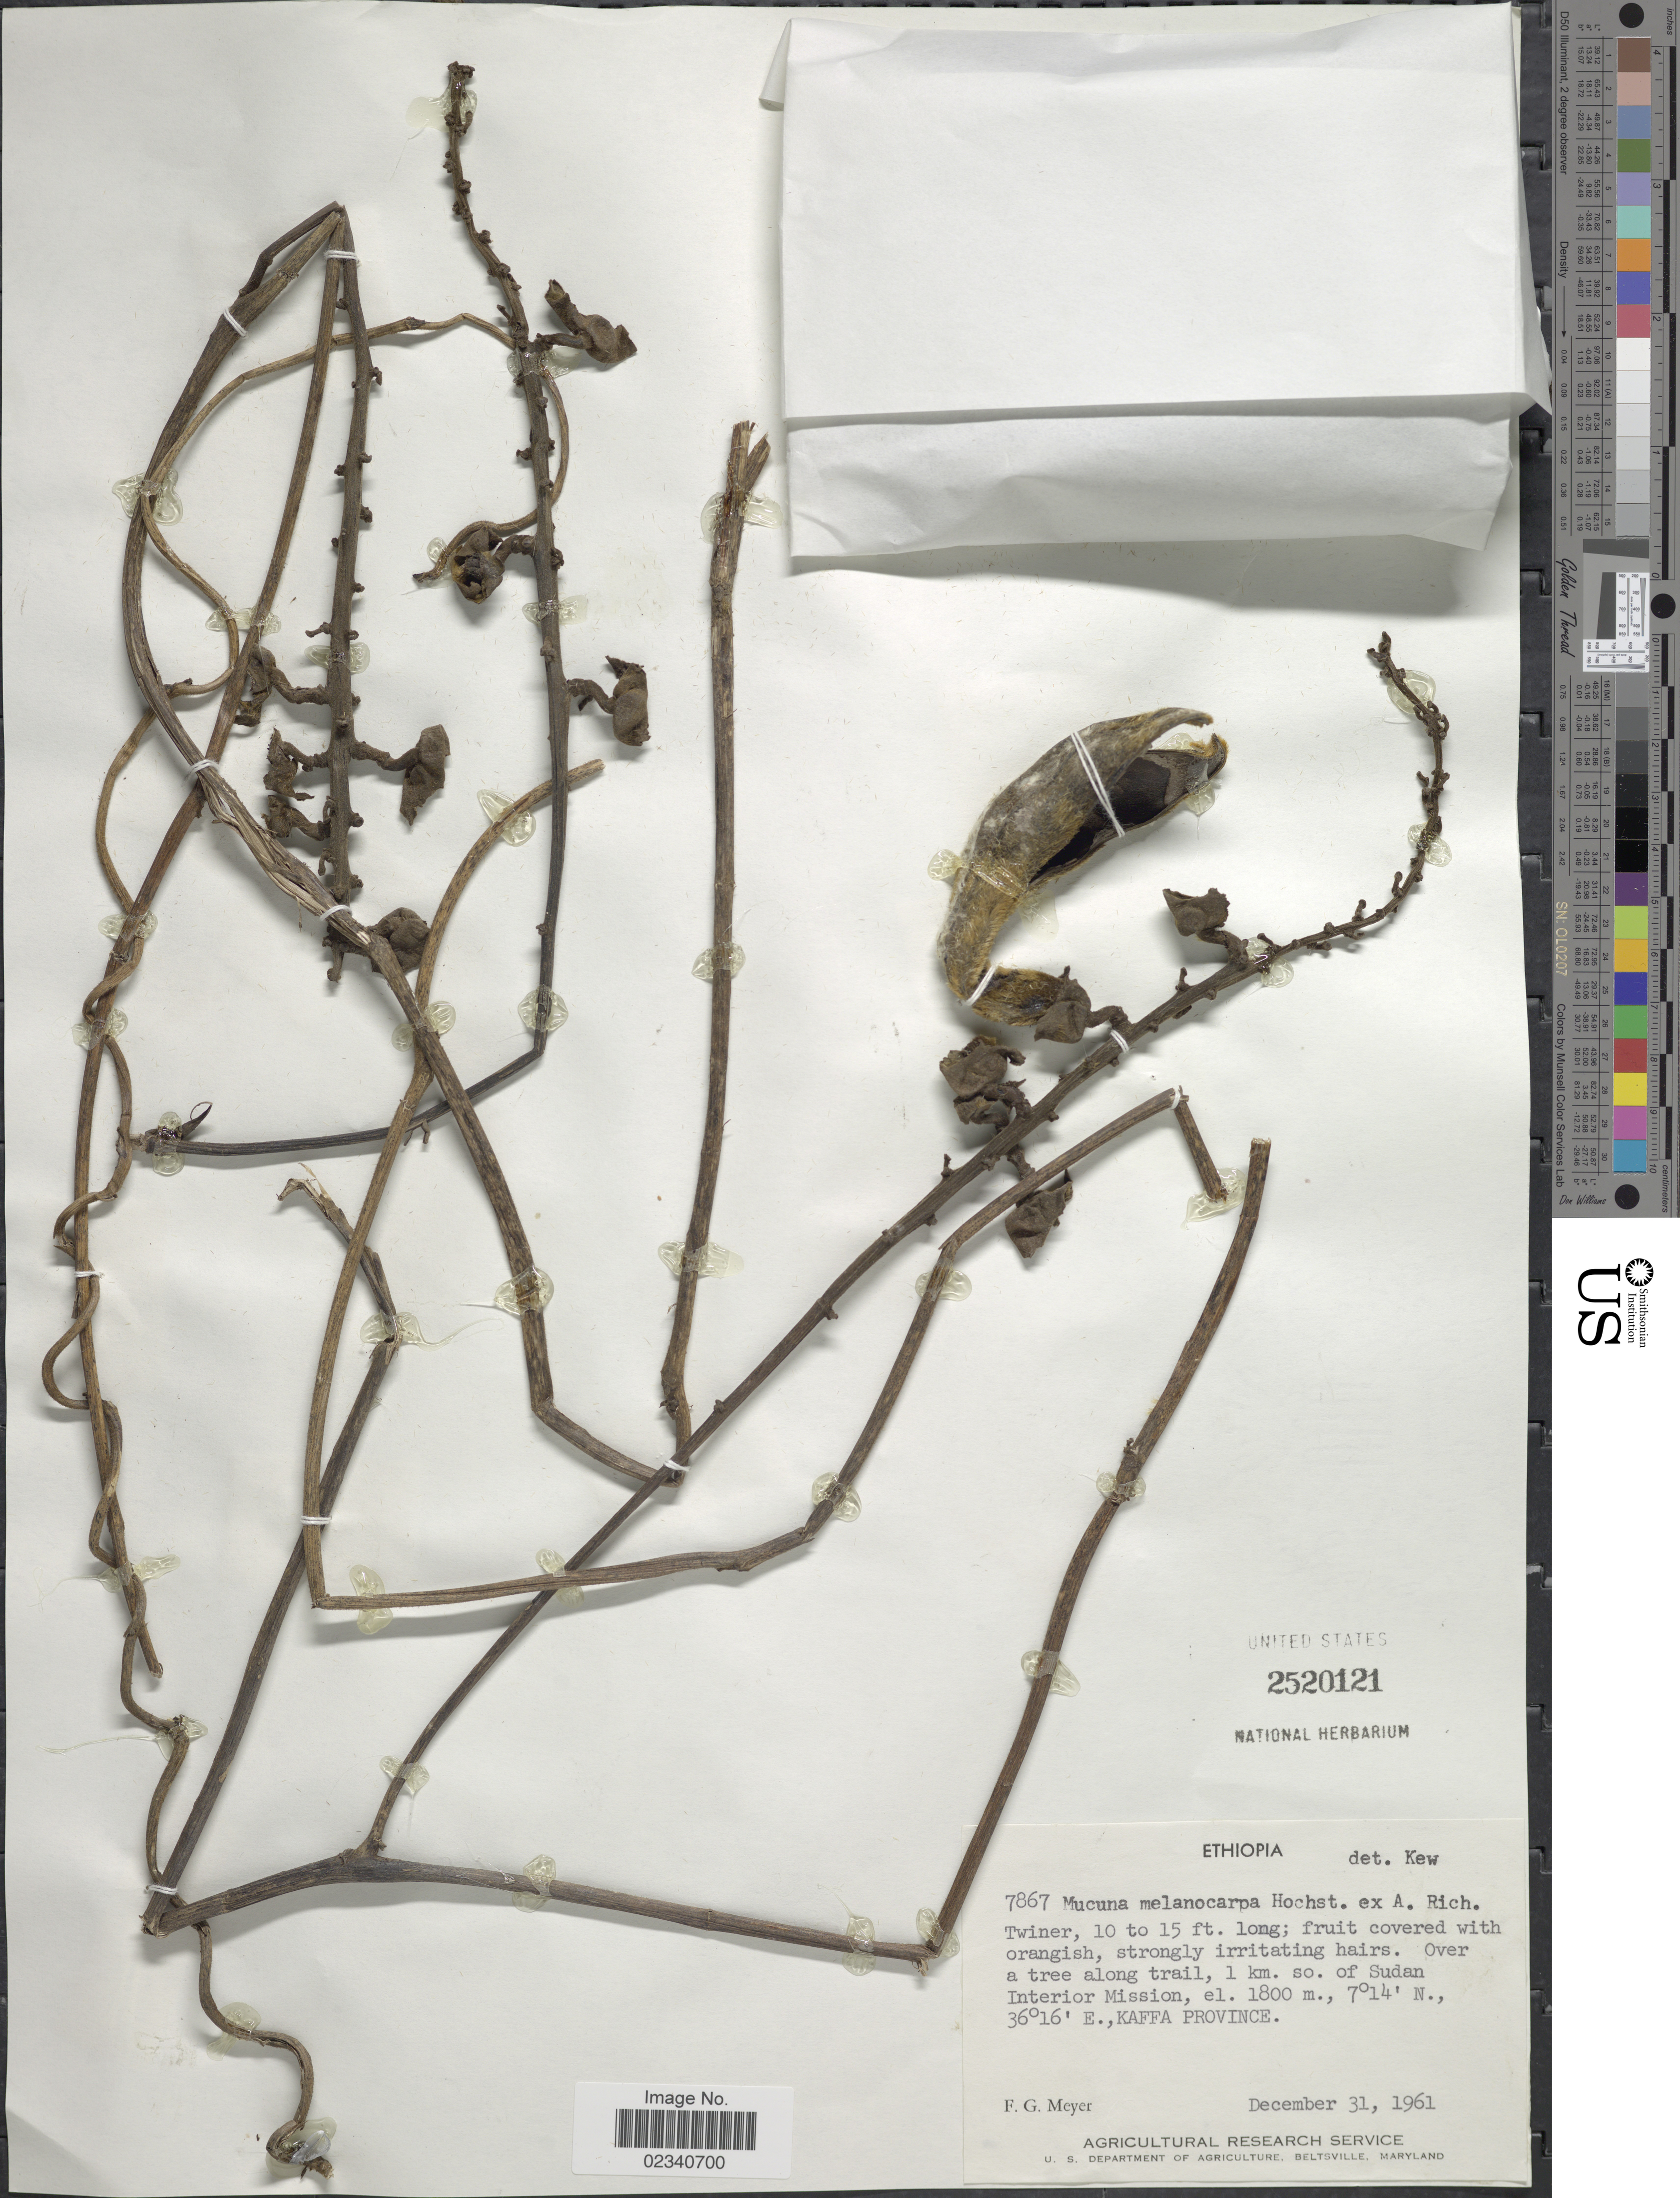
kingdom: Plantae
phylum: Tracheophyta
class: Magnoliopsida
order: Fabales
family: Fabaceae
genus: Mucuna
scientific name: Mucuna melanocarpa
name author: Hochst. ex A. Rich.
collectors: F. G. Meyer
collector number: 7867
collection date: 1961-12-31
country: Ethiopia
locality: Ethiopia, Twiner, 1 km. so. of Sudan Interior Mission. Kaffa Province.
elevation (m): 1800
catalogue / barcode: US 2520121